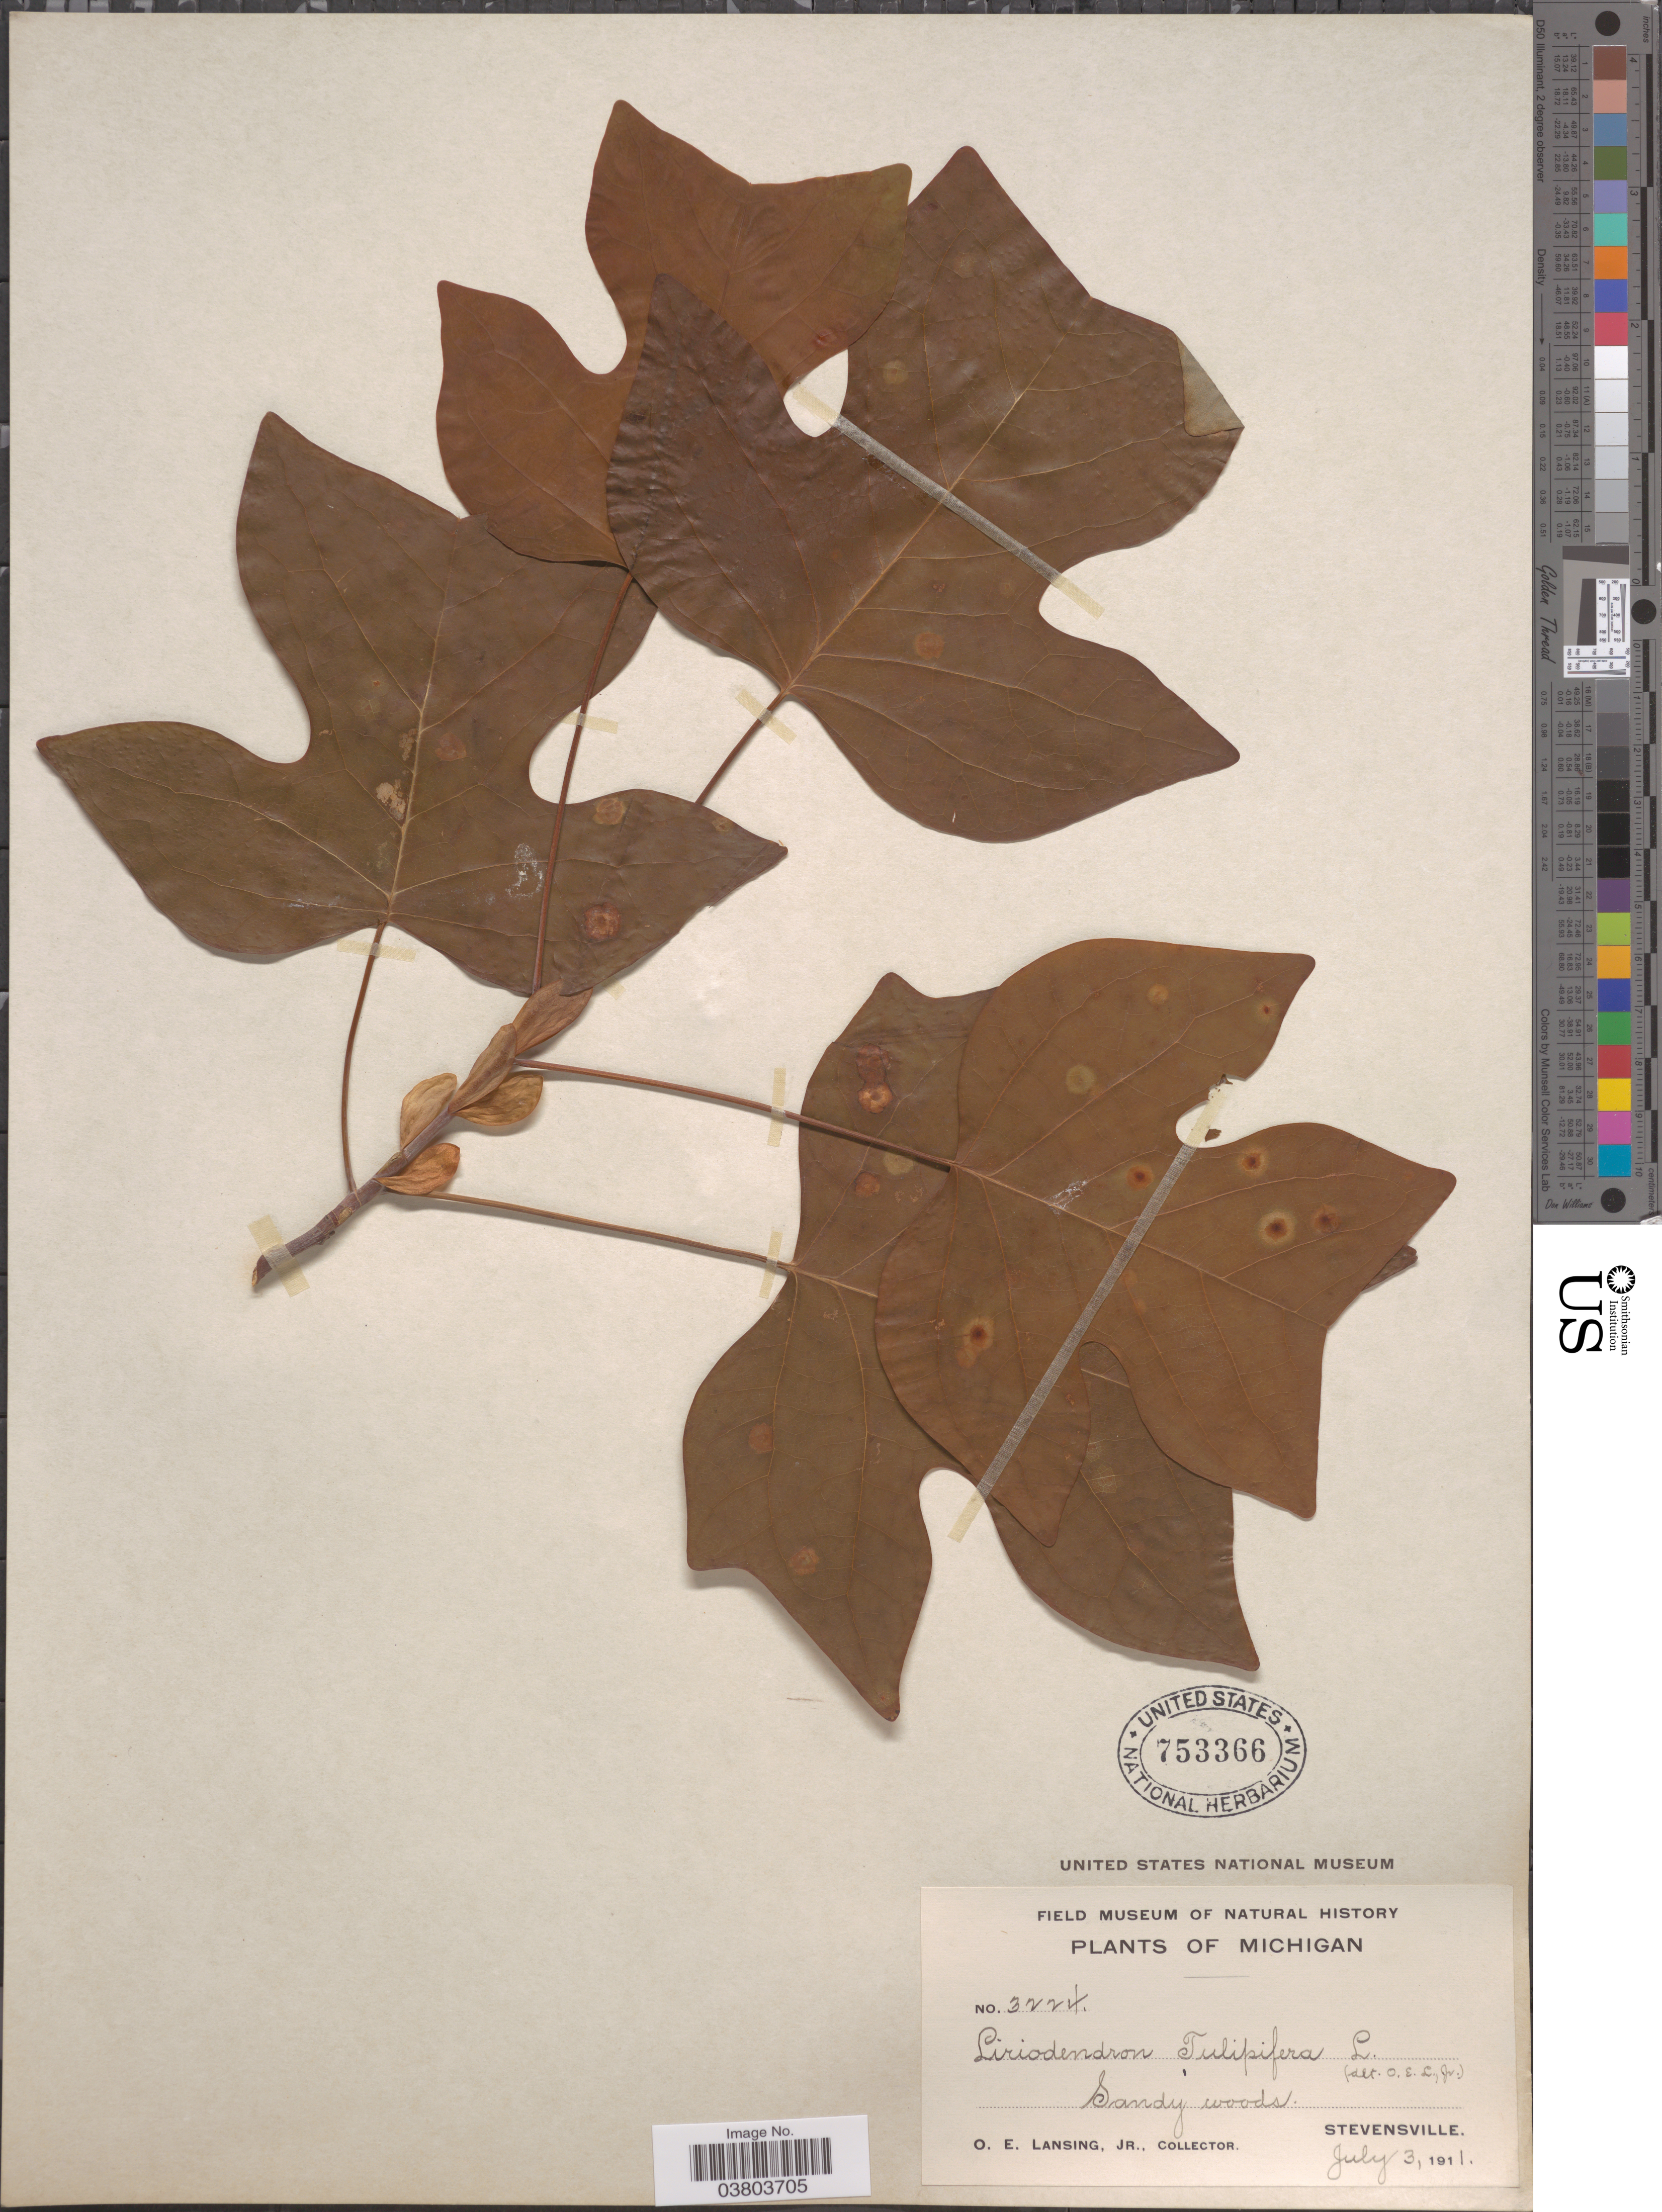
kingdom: Plantae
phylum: Tracheophyta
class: Magnoliopsida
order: Magnoliales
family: Magnoliaceae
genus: Liriodendron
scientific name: Liriodendron tulipifera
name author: L.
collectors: O. Lansing Jr.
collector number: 3224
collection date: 1911-07-03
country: United States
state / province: Michigan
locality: Stevensville.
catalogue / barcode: US 753366